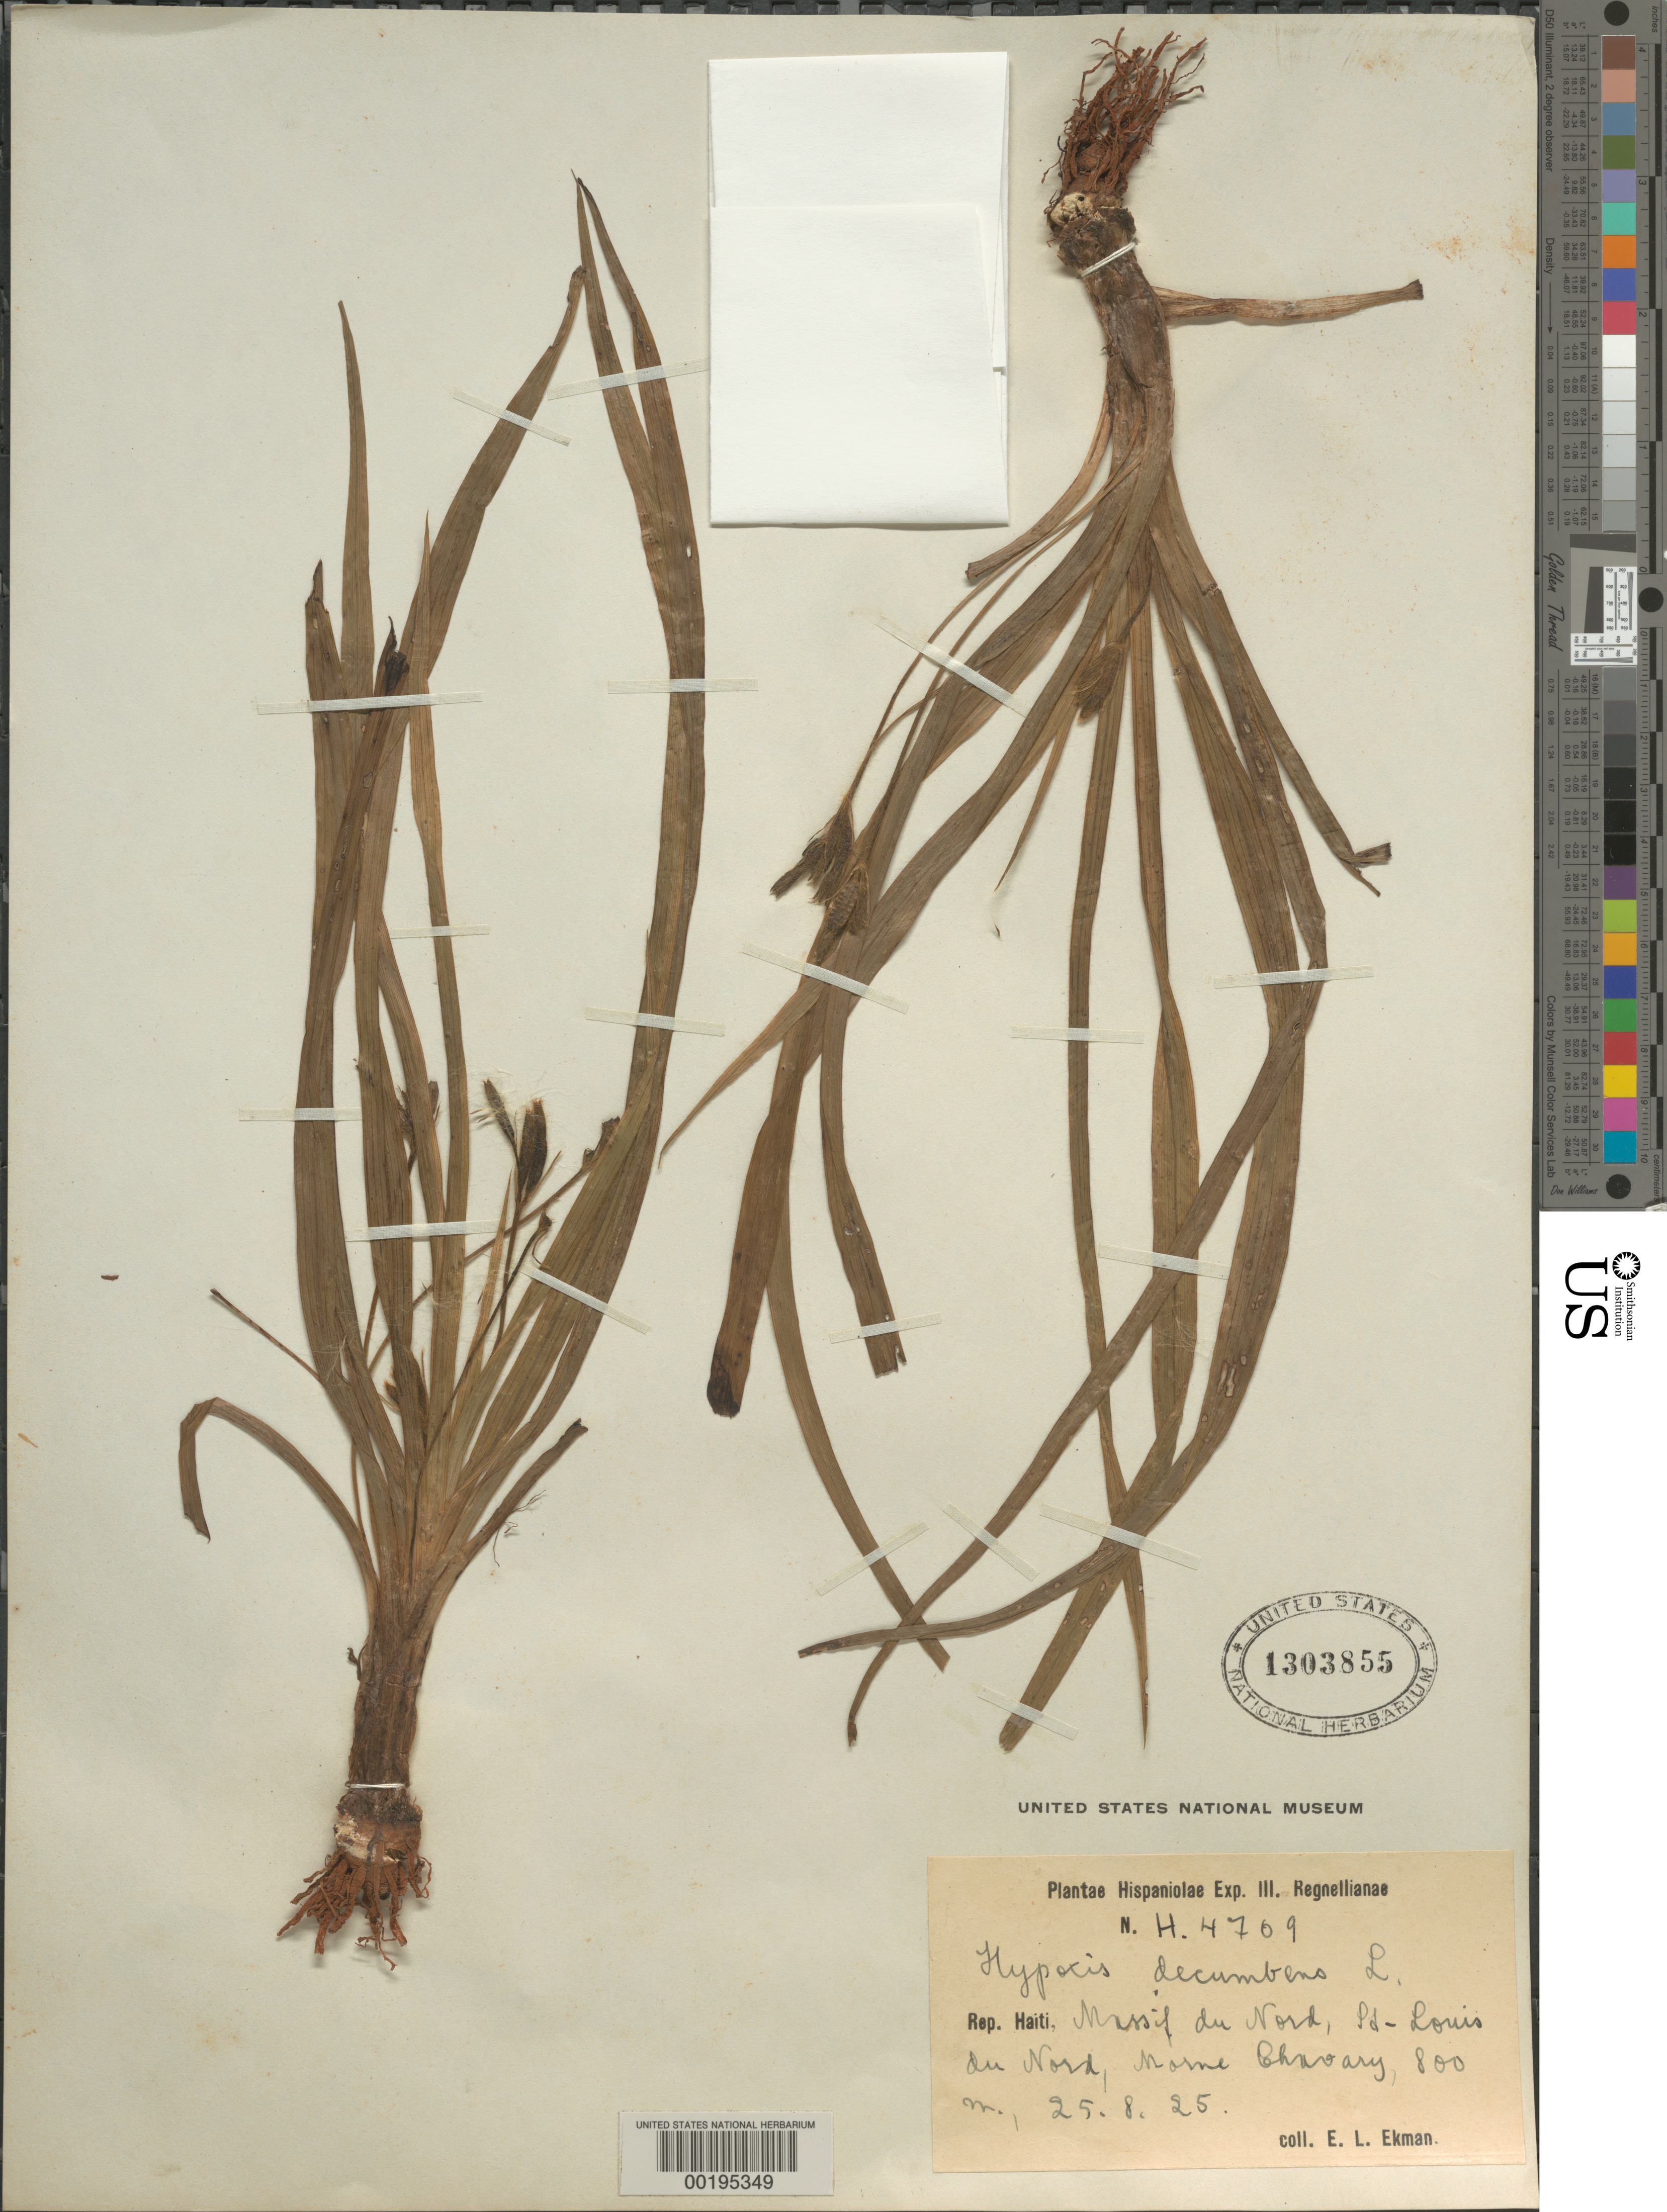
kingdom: Plantae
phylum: Tracheophyta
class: Liliopsida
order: Asparagales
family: Hypoxidaceae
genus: Hypoxis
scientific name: Hypoxis decumbens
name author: L.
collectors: E. L. Ekman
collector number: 4709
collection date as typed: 25 Aug 1925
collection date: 1925-08-25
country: Haiti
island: Hispaniola Island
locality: Massif du nord, st. louis du nord, morne chavary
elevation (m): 800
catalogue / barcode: US 1303855